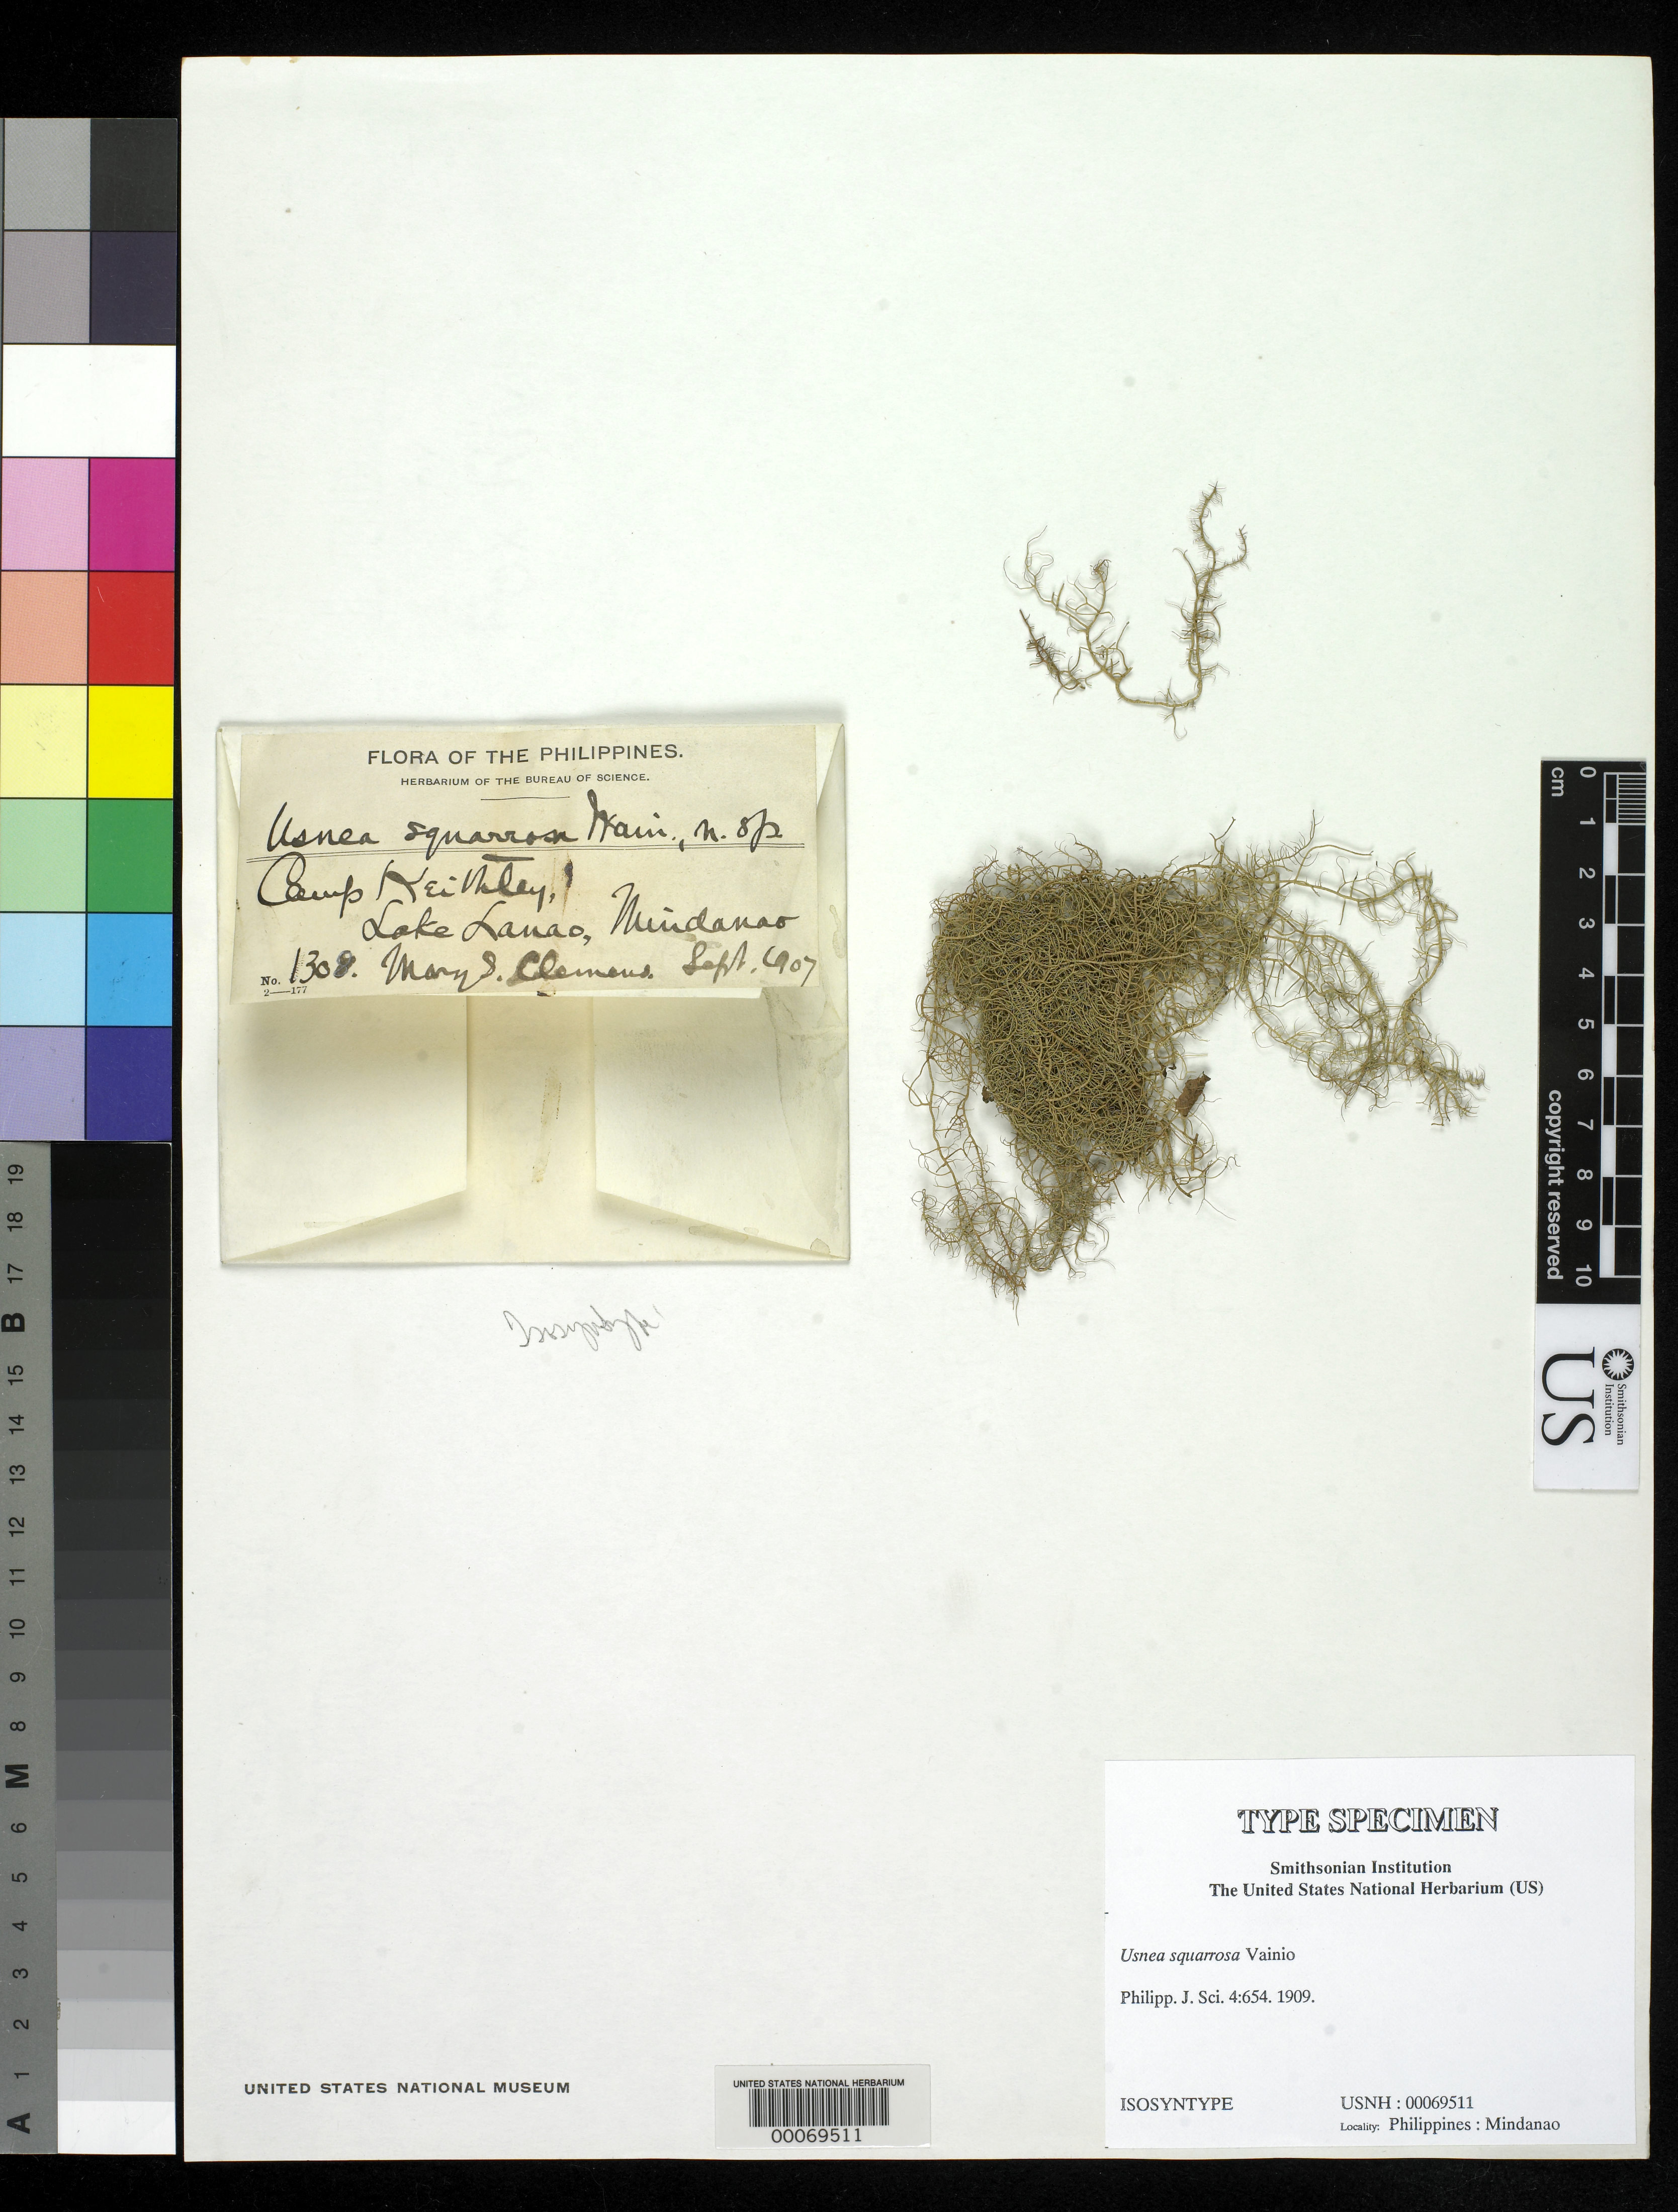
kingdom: Fungi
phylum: Ascomycota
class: Lecanoromycetes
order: Lecanorales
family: Parmeliaceae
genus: Usnea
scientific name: Usnea squarrosa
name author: Vain.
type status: Isosyntype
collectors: M. S. Clemens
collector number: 1308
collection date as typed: Sep 1907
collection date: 1907-09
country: Philippines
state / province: Muslim Mindanao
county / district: Lanao del Sur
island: Mindanao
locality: Camp Keithley, Lake Lanao.